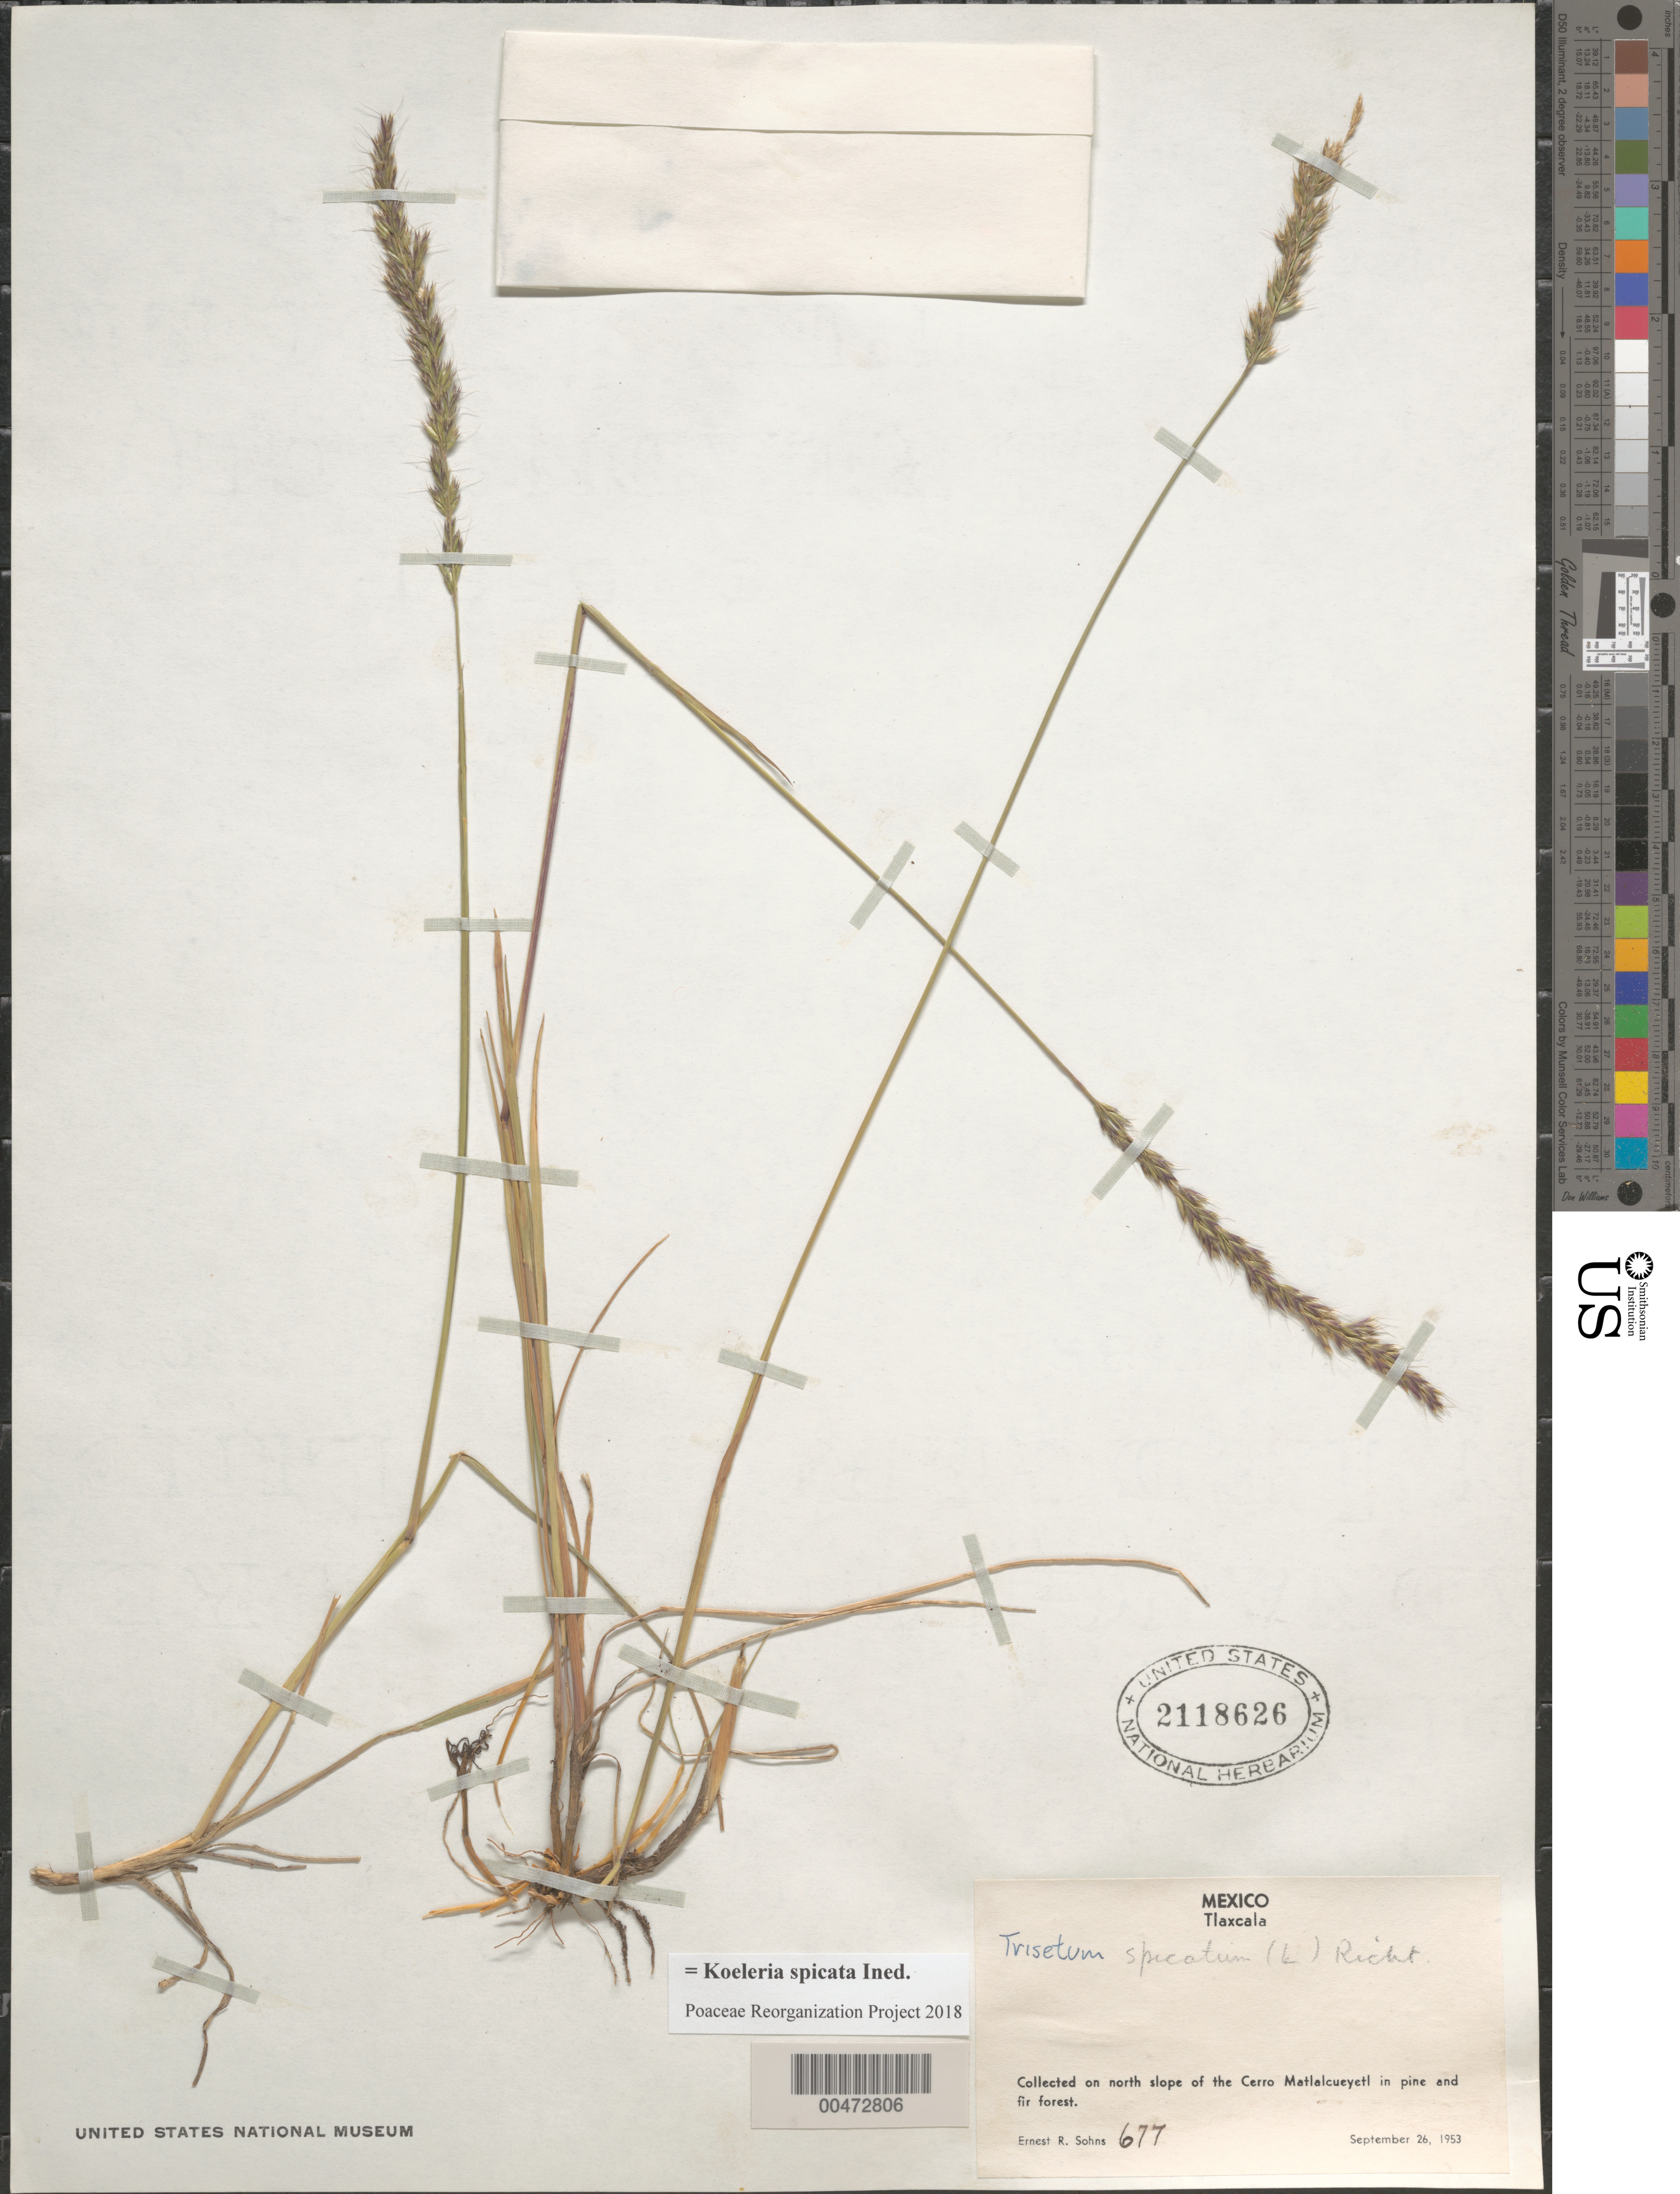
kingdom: Plantae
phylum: Tracheophyta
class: Liliopsida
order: Poales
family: Poaceae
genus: Koeleria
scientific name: Koeleria spicata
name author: (L.) Barberá et al.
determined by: Poaceae Reorganization Project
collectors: E. R. Sohns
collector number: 677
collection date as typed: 26 Sep 1953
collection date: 1953-09-26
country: Mexico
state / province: Tlaxcala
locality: N slope of the Cerro Matlalcueyetl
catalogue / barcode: US 2118626